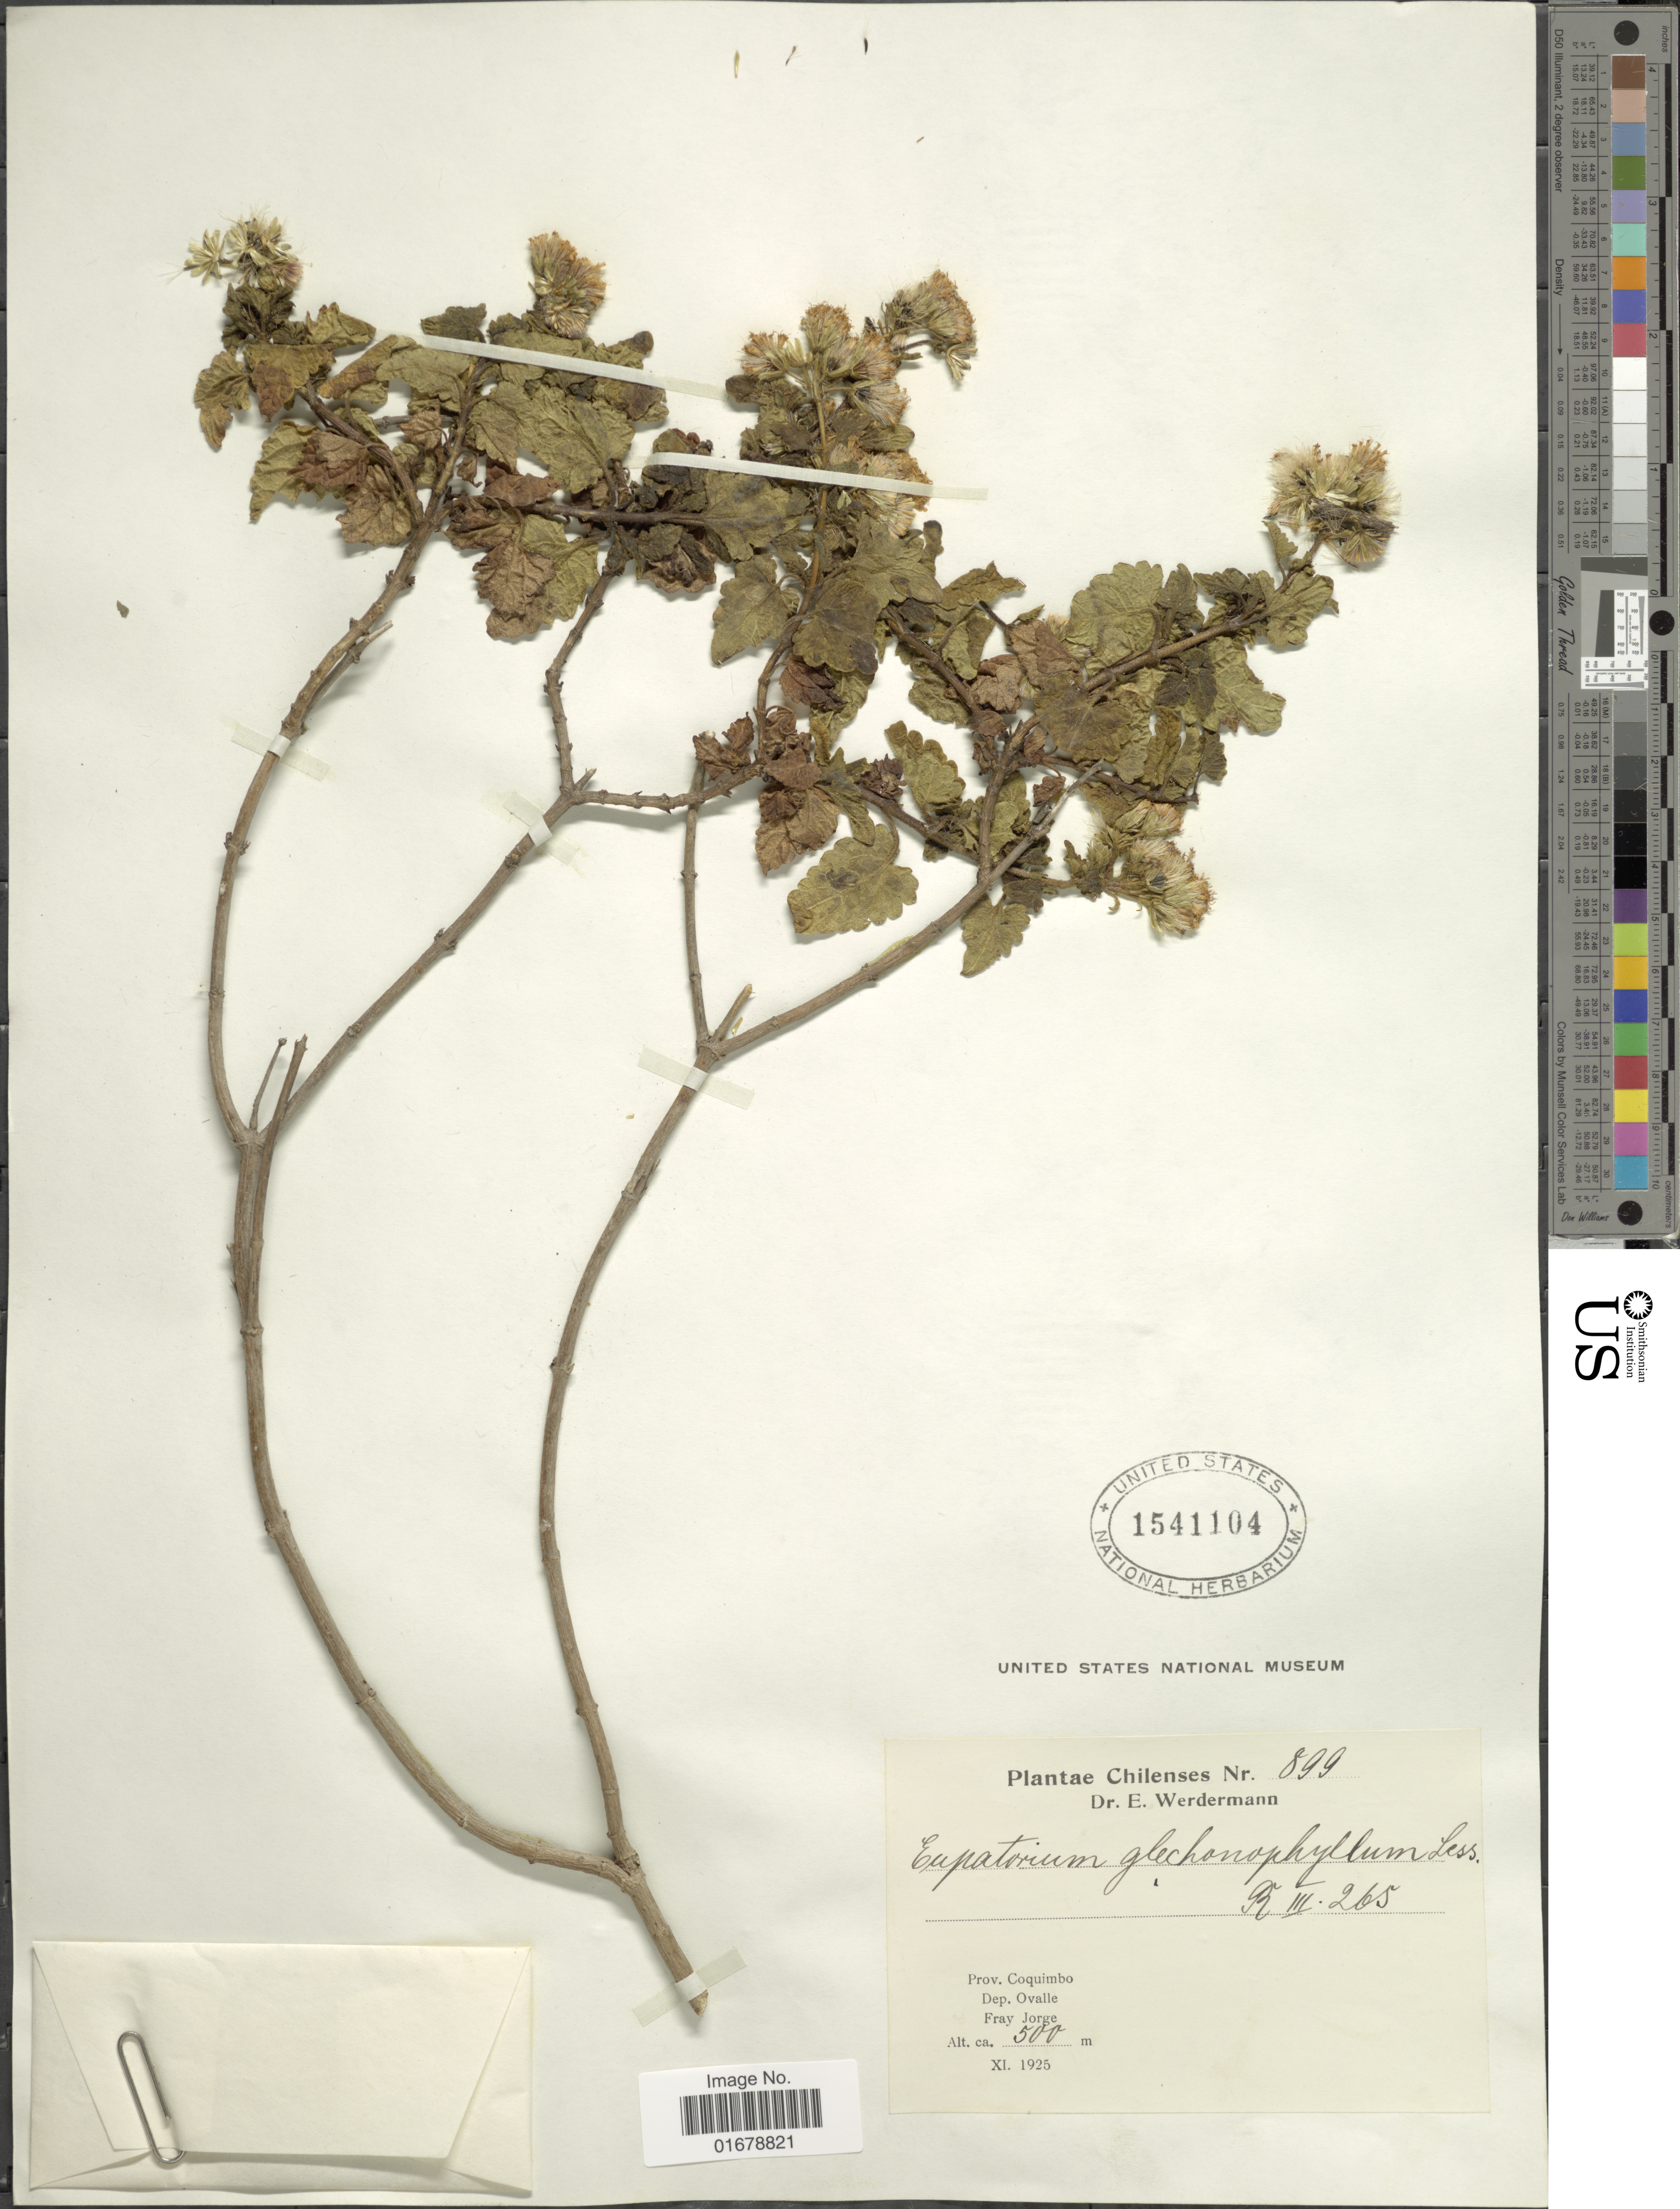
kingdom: Plantae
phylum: Tracheophyta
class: Magnoliopsida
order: Asterales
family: Asteraceae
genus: Ageratina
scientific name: Ageratina glechonophylla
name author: (Less.) R.M. King & H. Rob.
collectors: E. Werdermann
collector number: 899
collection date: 1925-11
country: Chile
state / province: Coquimbo (IV)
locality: Prov. Coquimbo, Dep. Ovalle, Fray Jorge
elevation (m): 500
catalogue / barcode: US 1541104